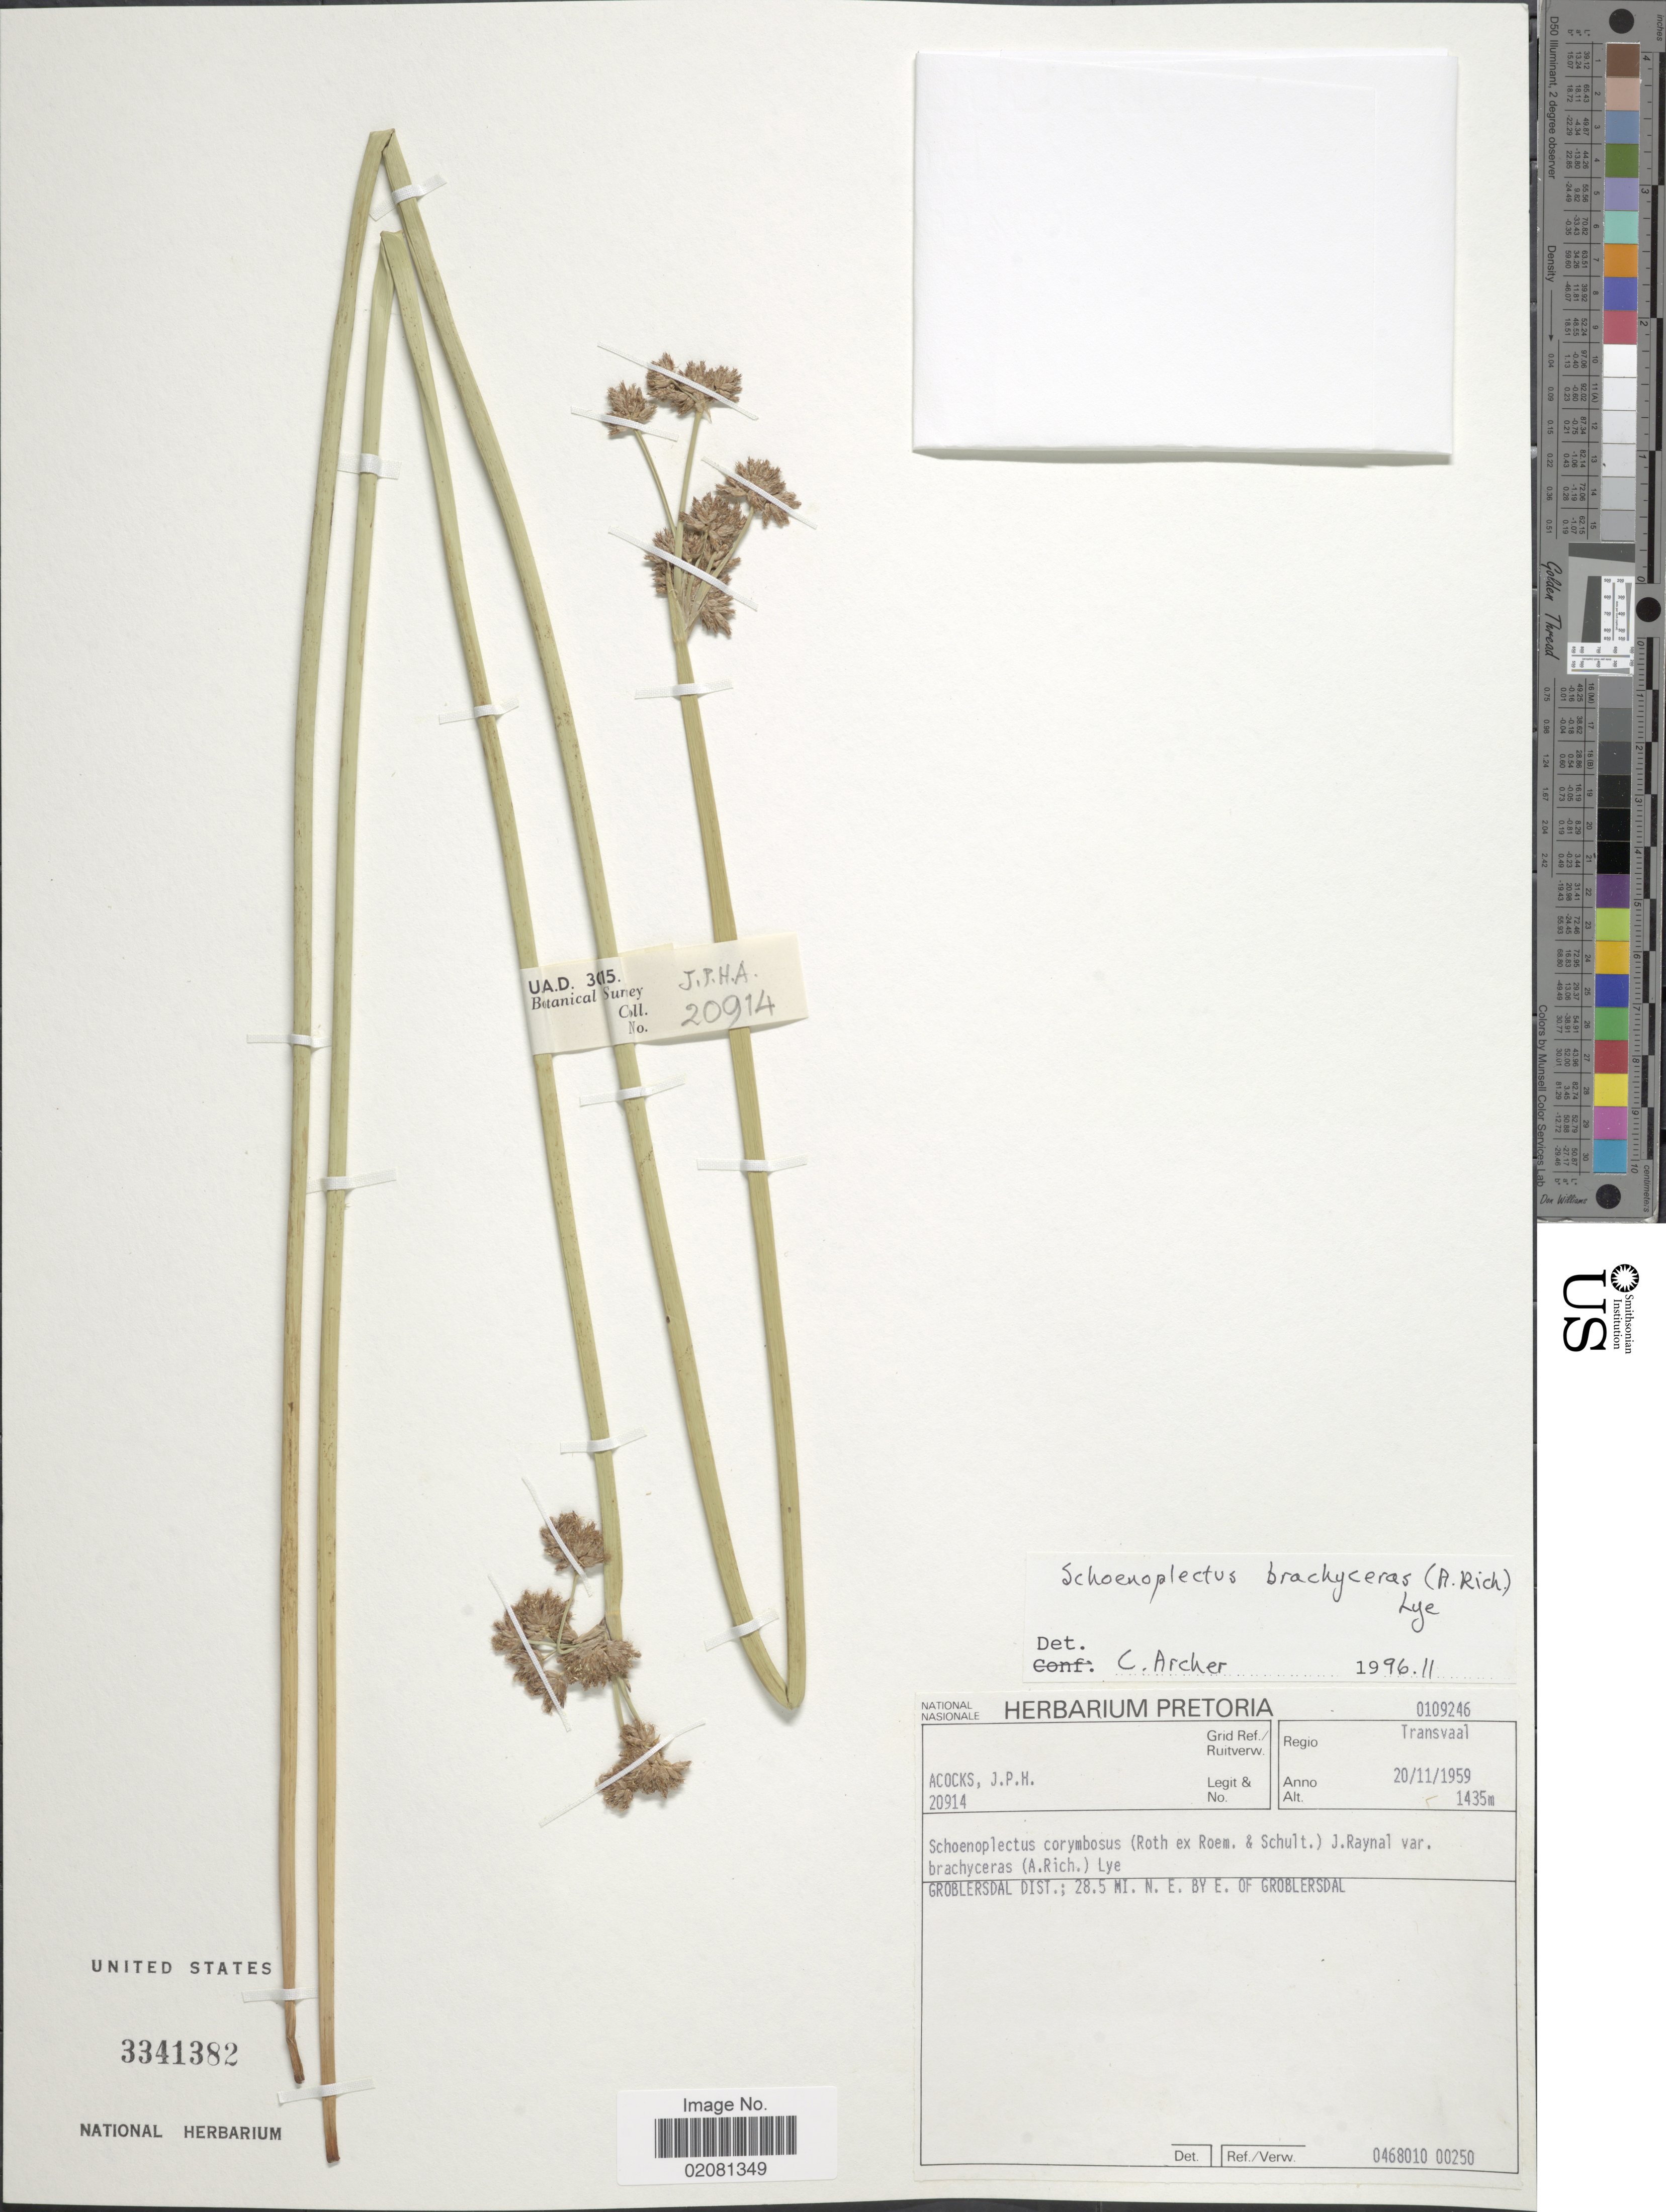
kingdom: Plantae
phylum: Tracheophyta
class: Liliopsida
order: Poales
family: Cyperaceae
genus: Schoenoplectus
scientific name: Schoenoplectus corymbosus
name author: (Roth ex Roem. & Schult.) J. Raynal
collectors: J. P. Acocks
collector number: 20914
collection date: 1959-11-20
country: South Africa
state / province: Limpopo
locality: Regio Transvaal, Groblersdal Dist.; 28.5 mi. N.E. by E. of Groblersdal.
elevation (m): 1435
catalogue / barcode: US 3341382